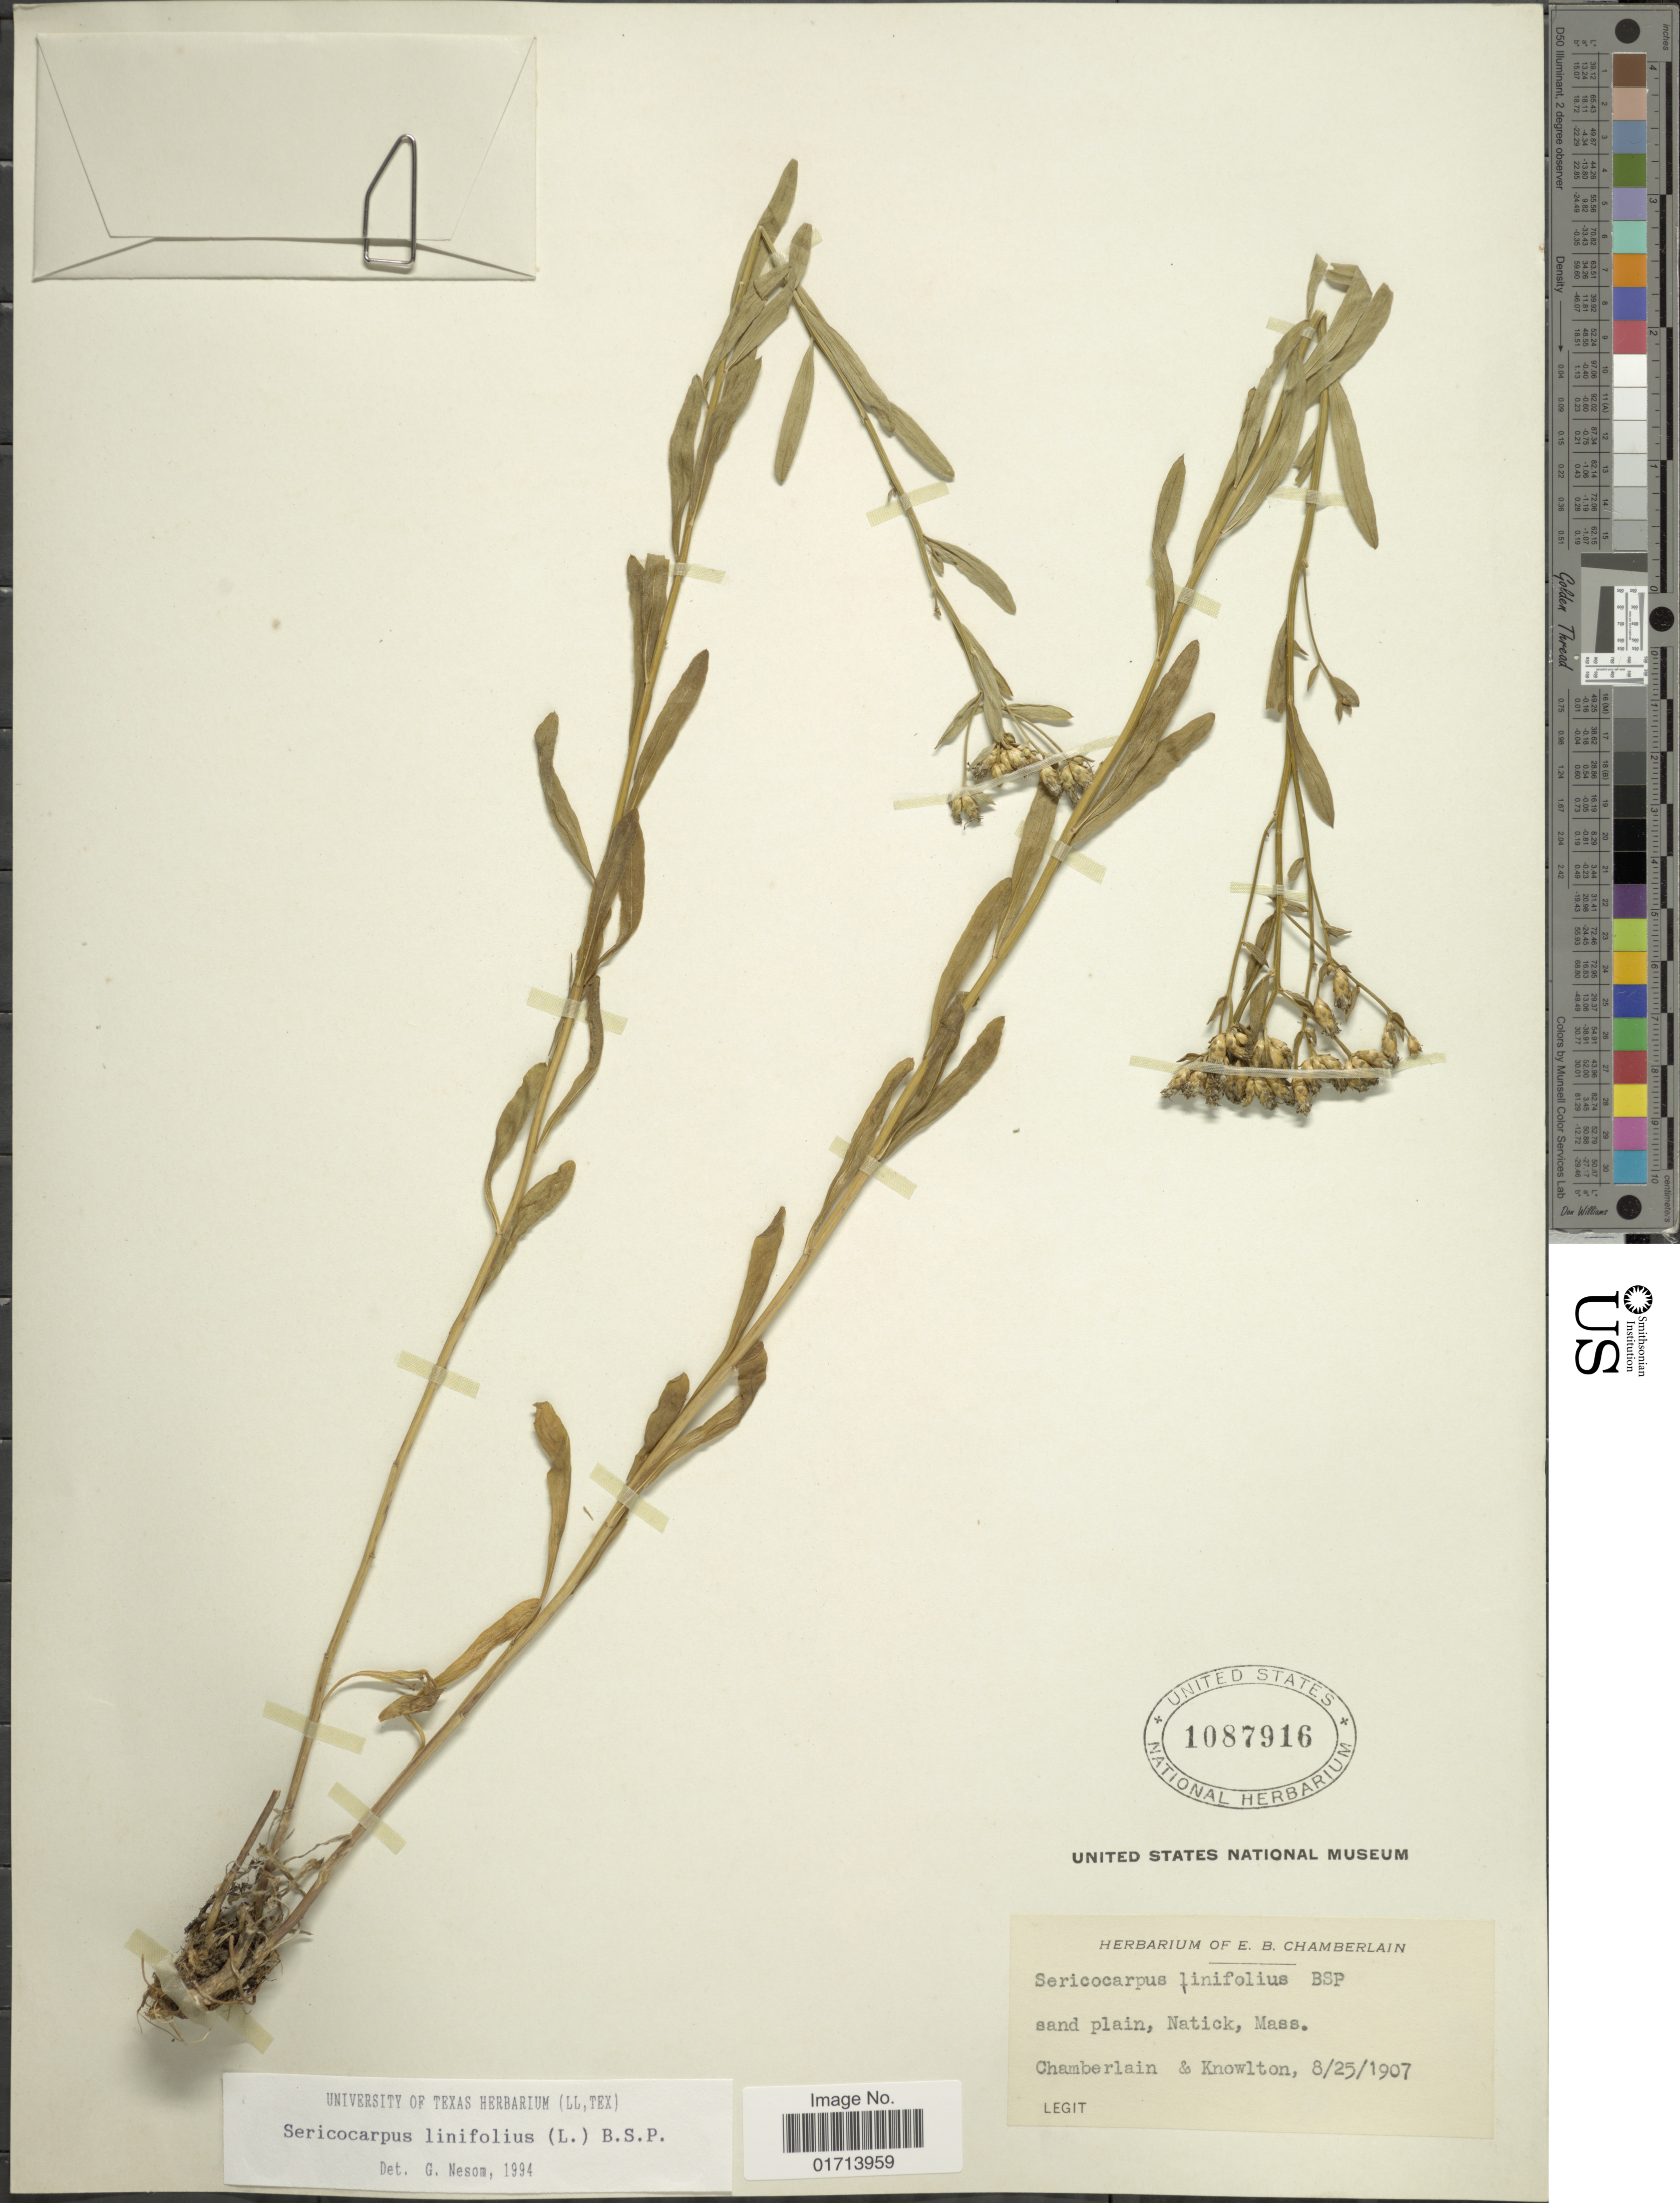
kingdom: Plantae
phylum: Tracheophyta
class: Magnoliopsida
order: Asterales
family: Asteraceae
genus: Sericocarpus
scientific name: Sericocarpus linifolius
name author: (L.) Britton, Stearns & Poggenb.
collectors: -. Chamberlain & -. Knowlton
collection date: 1907-08-25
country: United States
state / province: Massachusetts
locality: Sand plain, Natick,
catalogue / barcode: US 1087916